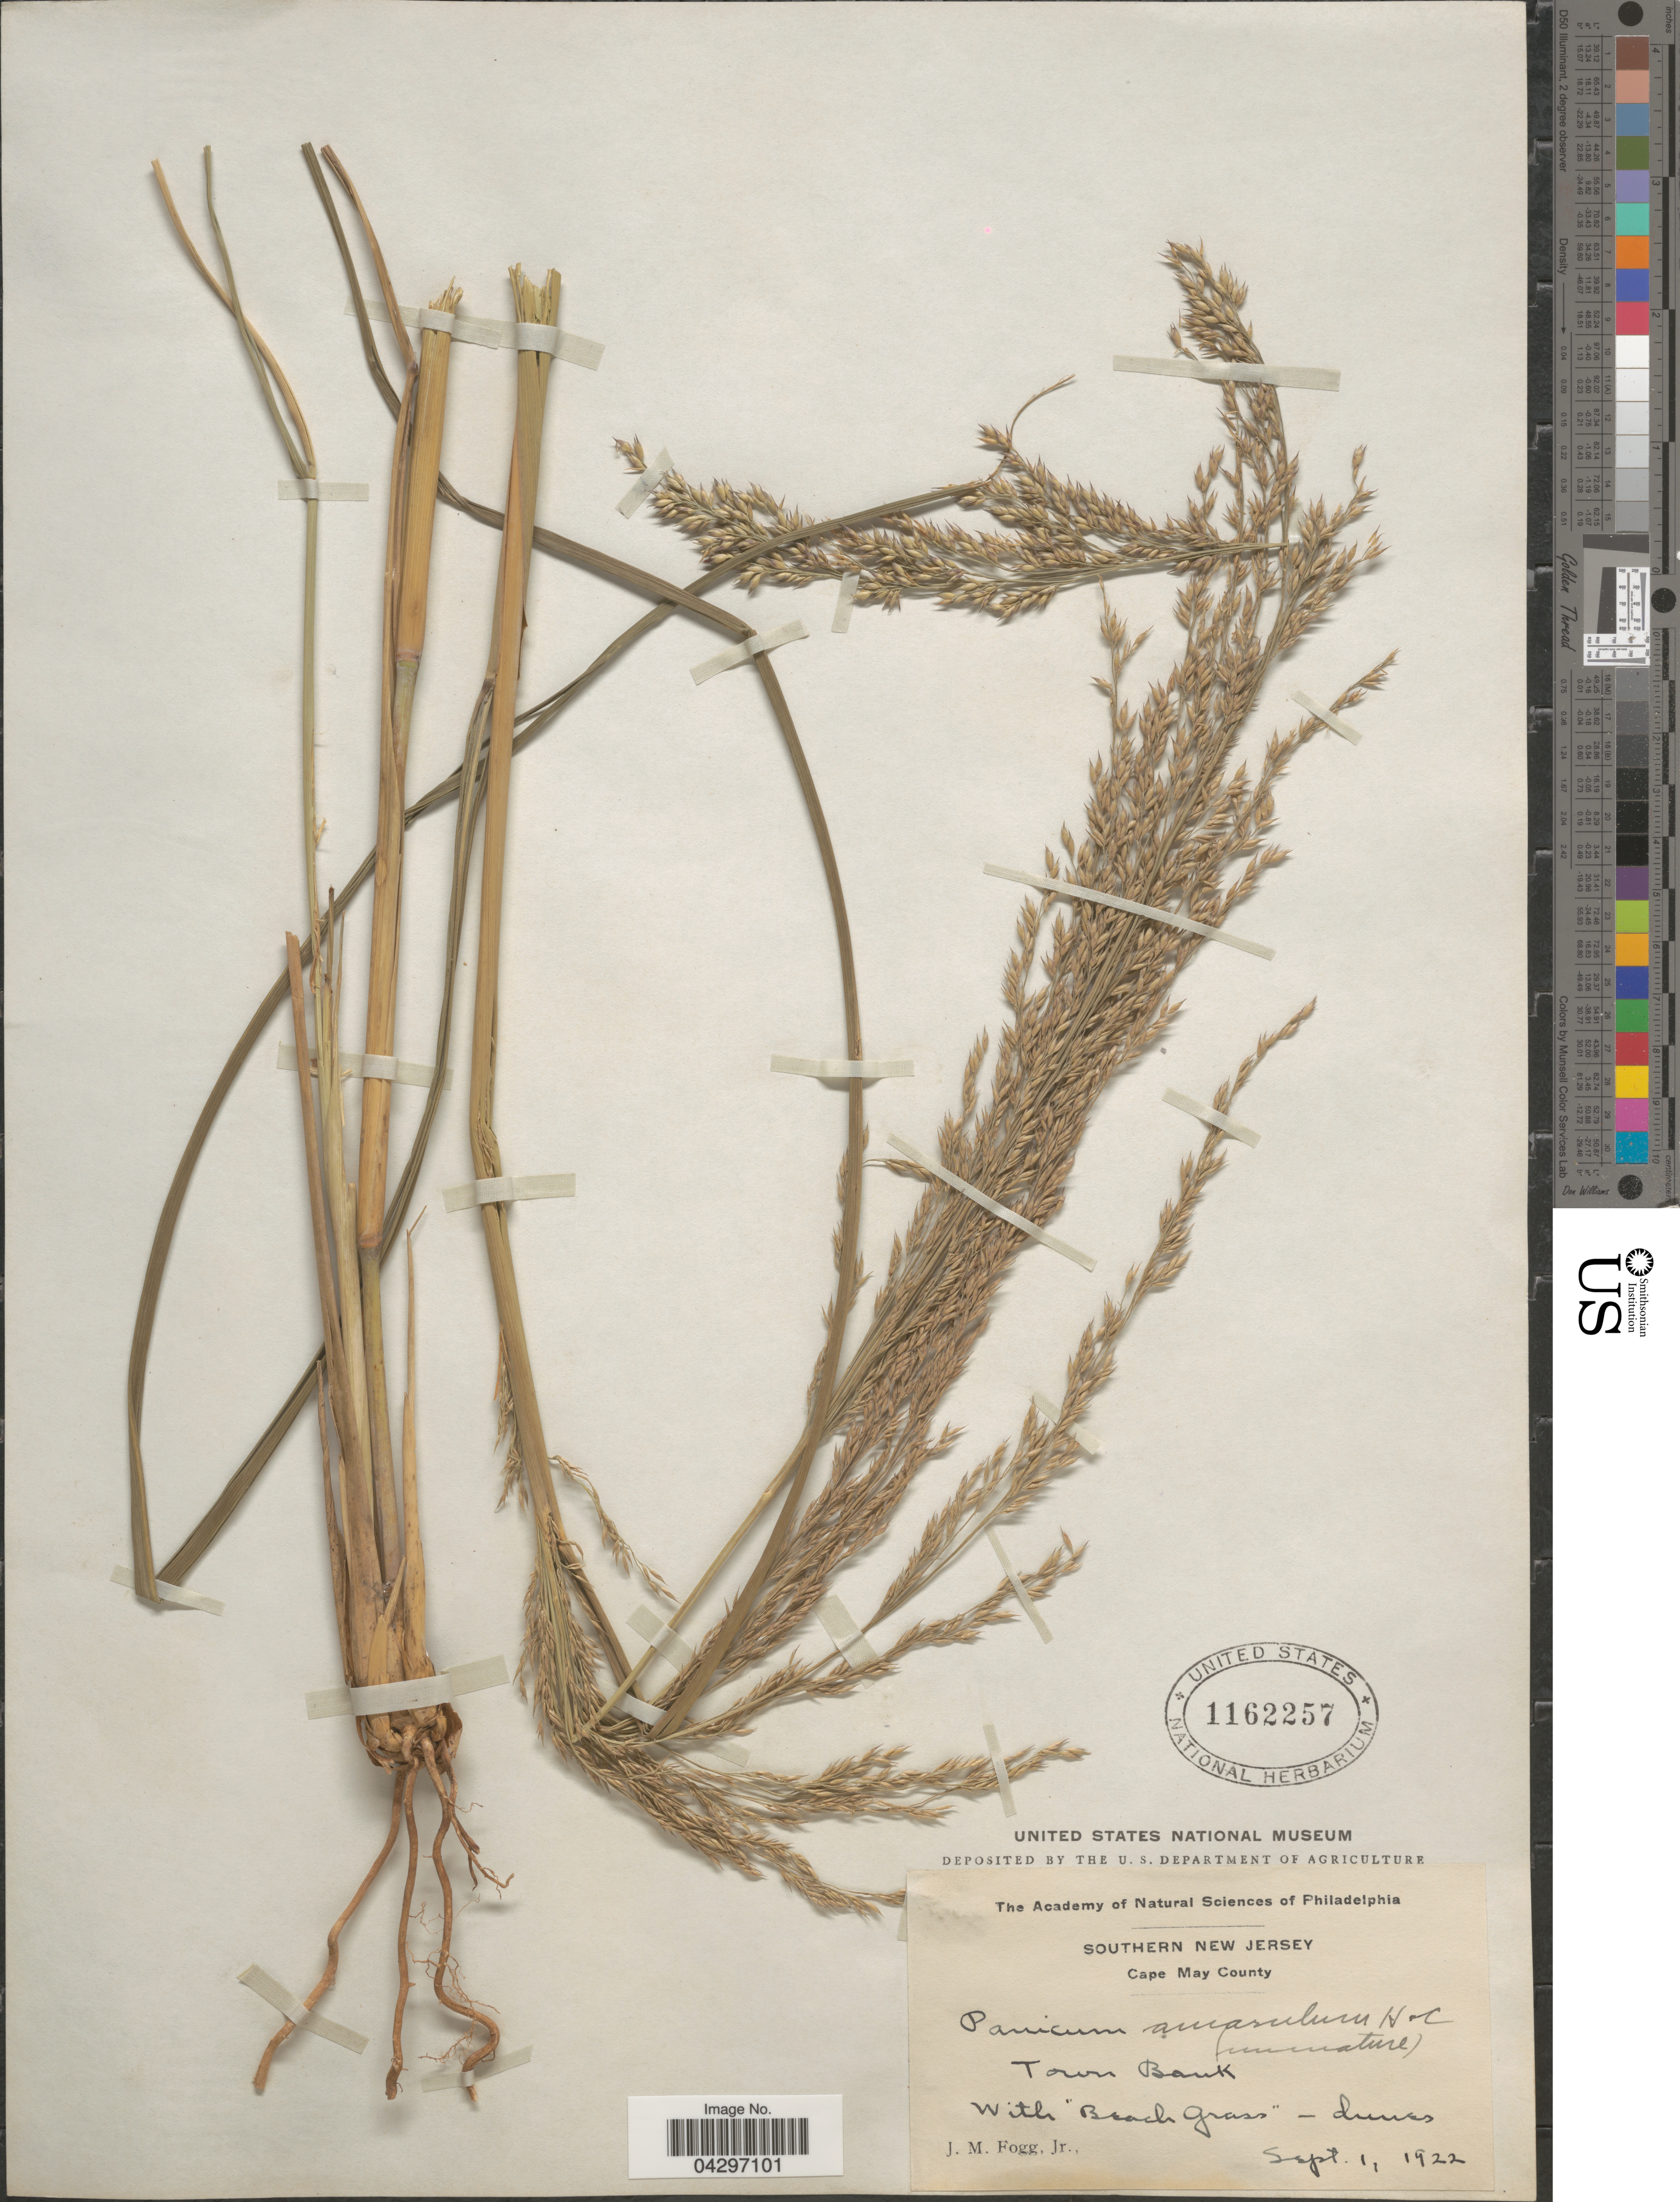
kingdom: Plantae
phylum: Tracheophyta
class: Liliopsida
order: Poales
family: Poaceae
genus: Panicum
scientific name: Panicum amarum var. amarulum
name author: (Hitchc. & Chase) Freckmann & Lelong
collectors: J. Fogg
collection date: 1922-09-01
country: United States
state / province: New Jersey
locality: Southern New Jersey. Cape May County. Town Bank.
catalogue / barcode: US 1162257